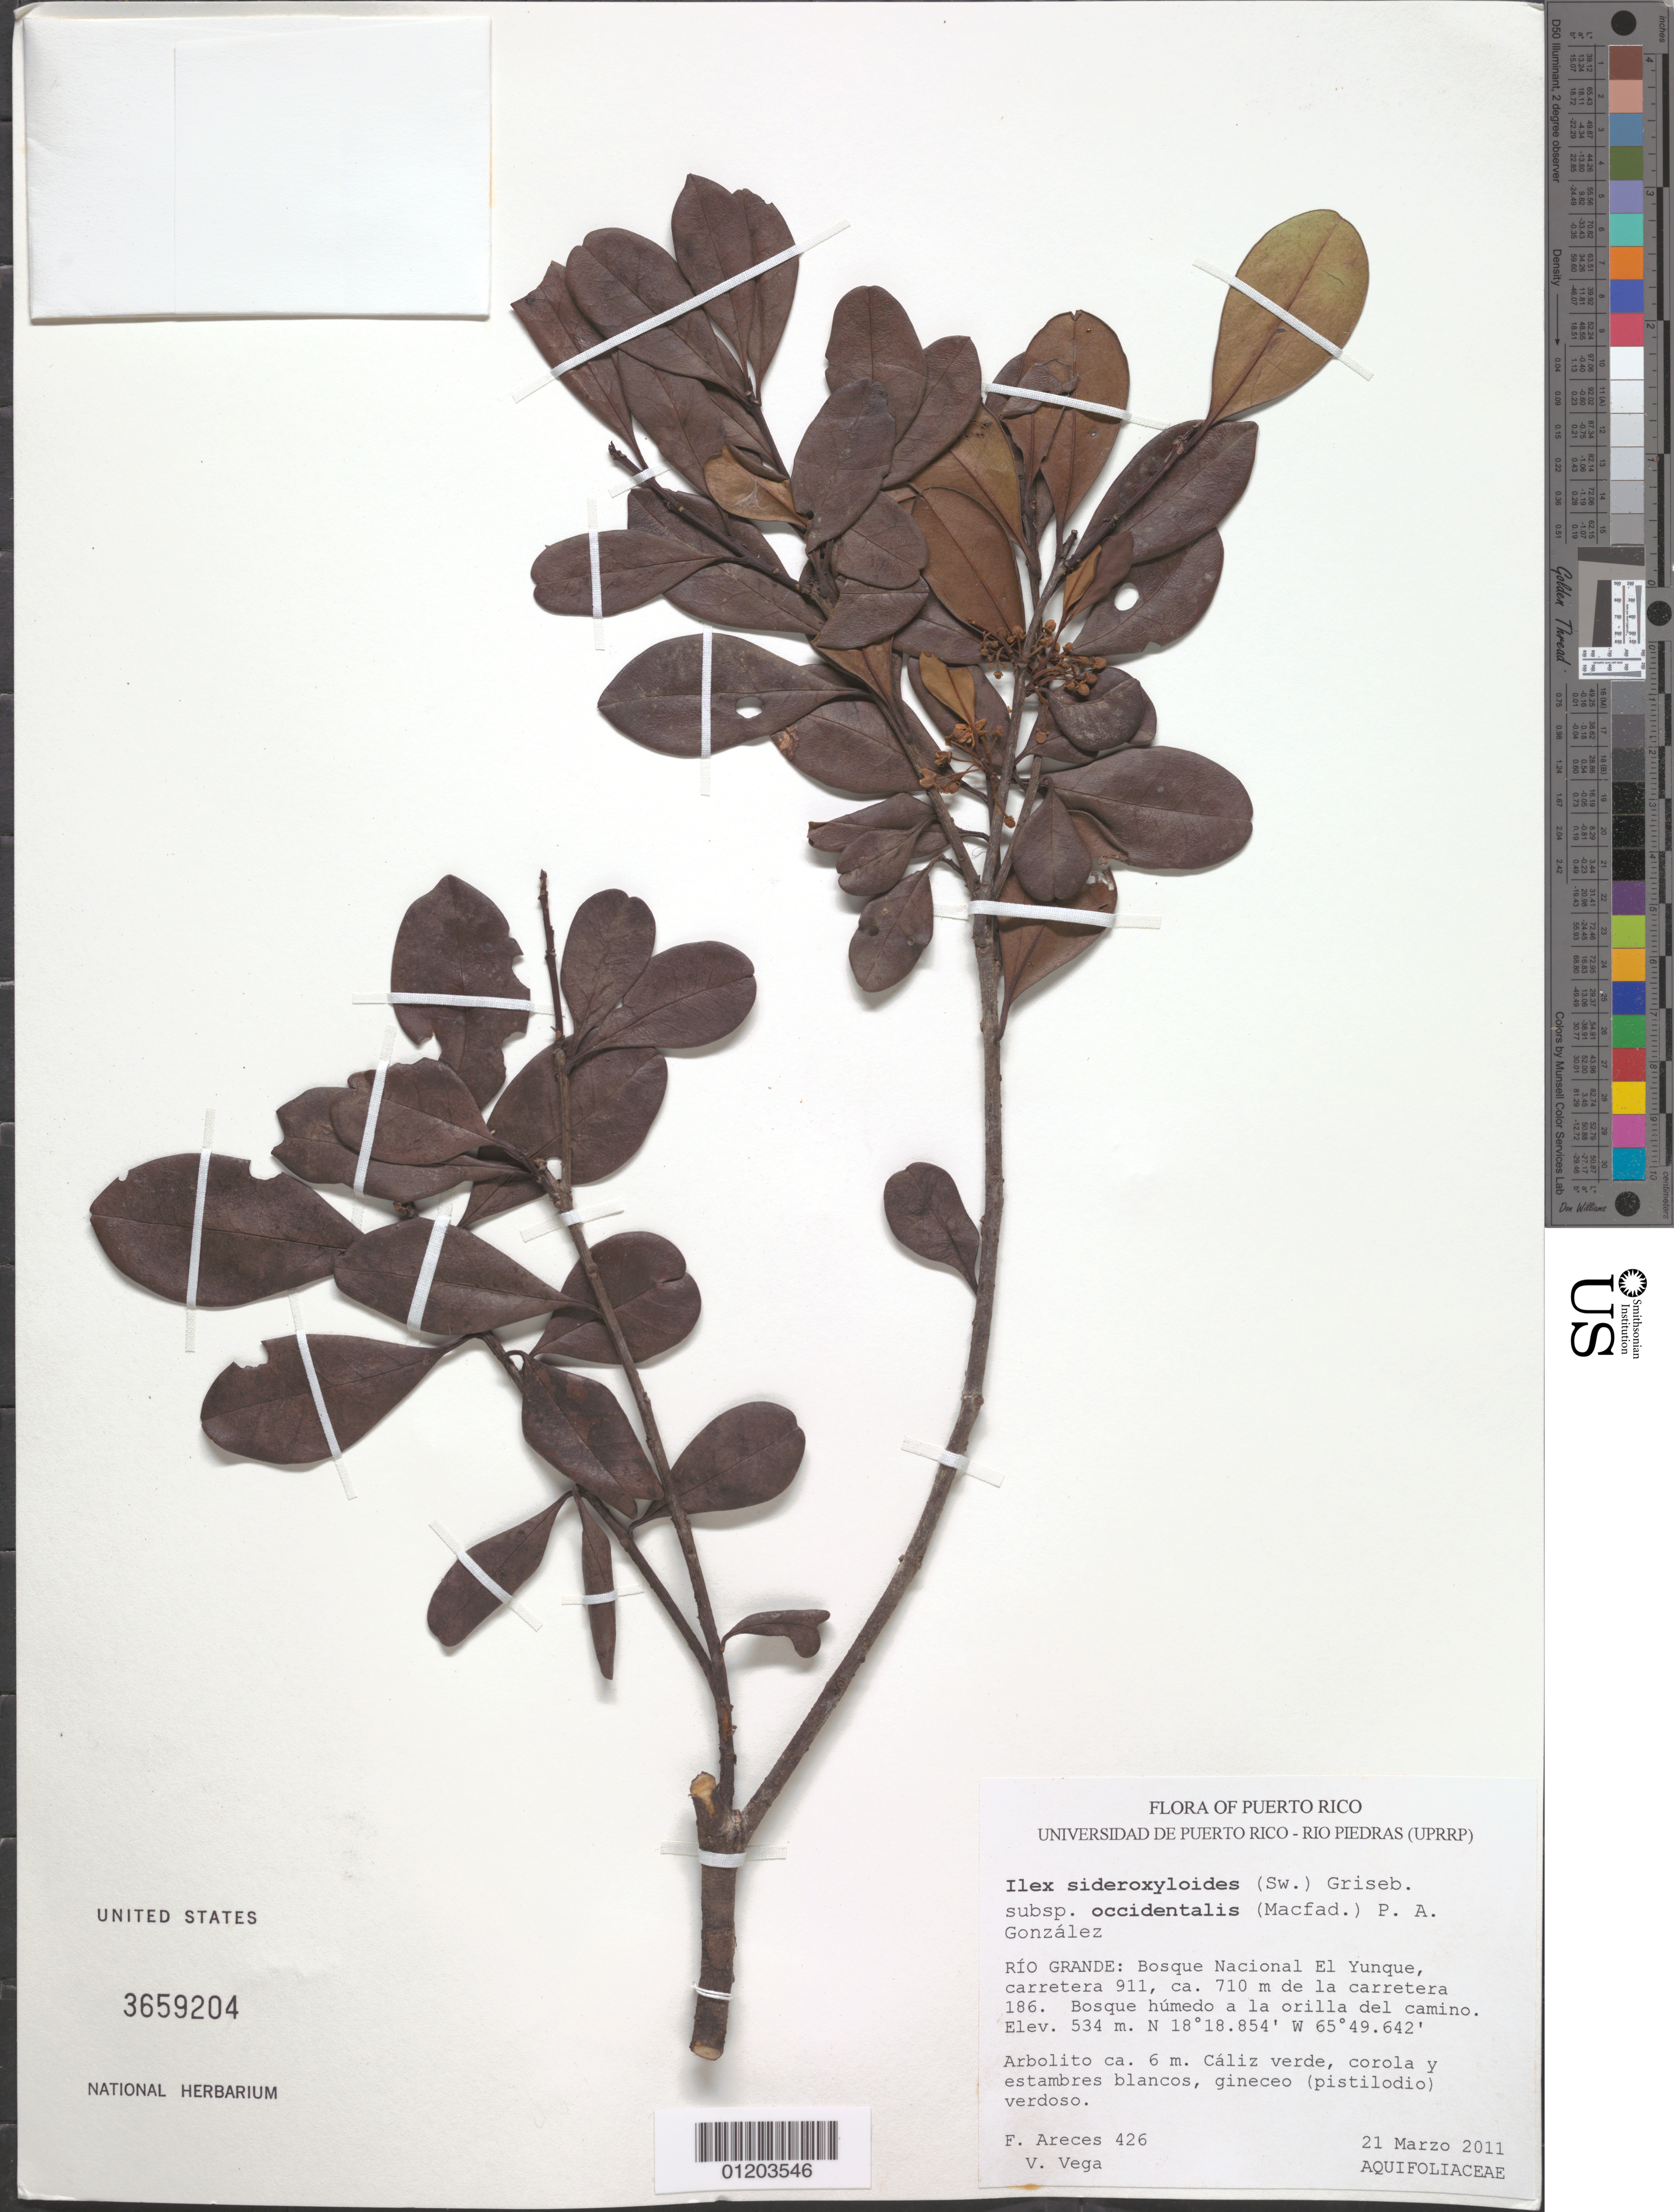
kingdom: Plantae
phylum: Tracheophyta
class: Magnoliopsida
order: Aquifoliales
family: Aquifoliaceae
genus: Ilex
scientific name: Ilex sideroxyloides subsp. occidentalis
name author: (Macfad.) P. A. González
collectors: F. Areces Berazaín & V. Vega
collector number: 426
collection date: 2011-03-21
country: Puerto Rico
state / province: Río Grande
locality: Bosque Nacional El Yunque, carretera 911, ca. 710 m de la carretera 186.Espiritu Santo.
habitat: Bosque húmedo a la orilla del camino..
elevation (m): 534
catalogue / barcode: US 3659204